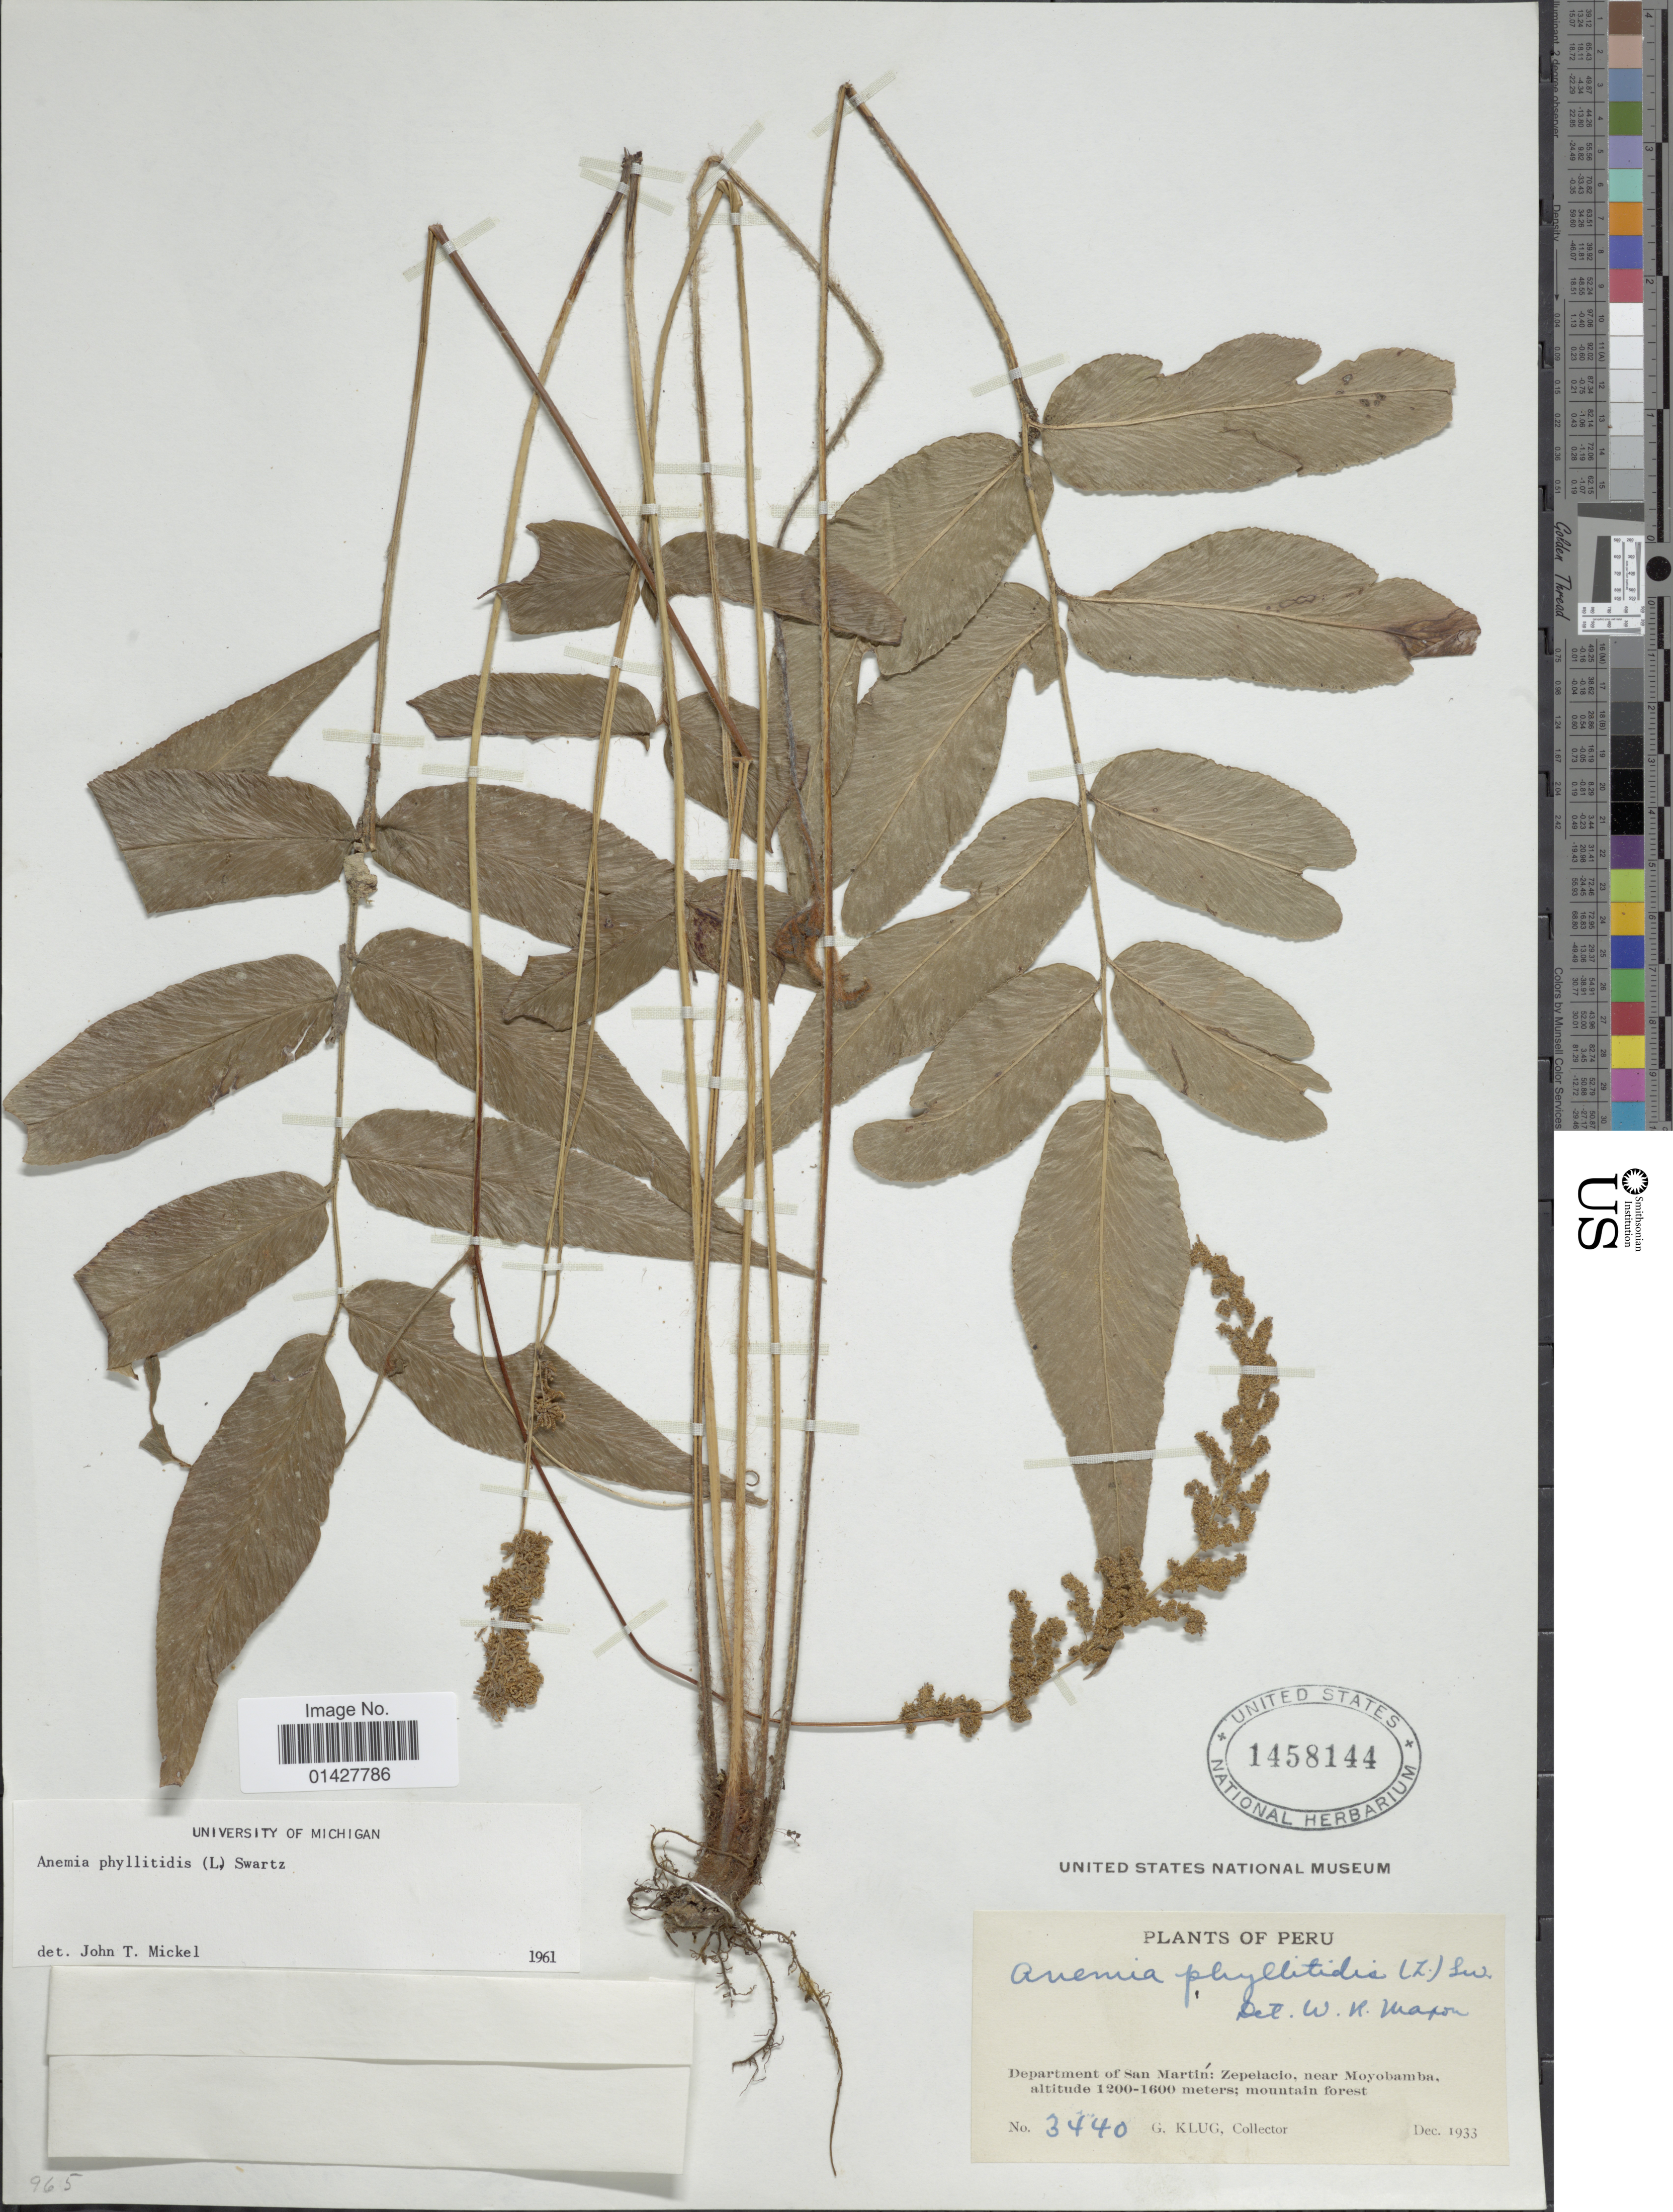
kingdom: Plantae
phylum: Tracheophyta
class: Polypodiopsida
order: Schizaeales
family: Anemiaceae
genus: Anemia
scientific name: Anemia phyllitidis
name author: (L.) Sw.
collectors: G. Klug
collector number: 3440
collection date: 1933-12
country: Peru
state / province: San Martín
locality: Department of San Martín: Zepelacio, near Moyobamba; mountain forest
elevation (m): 1200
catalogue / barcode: US 1458144